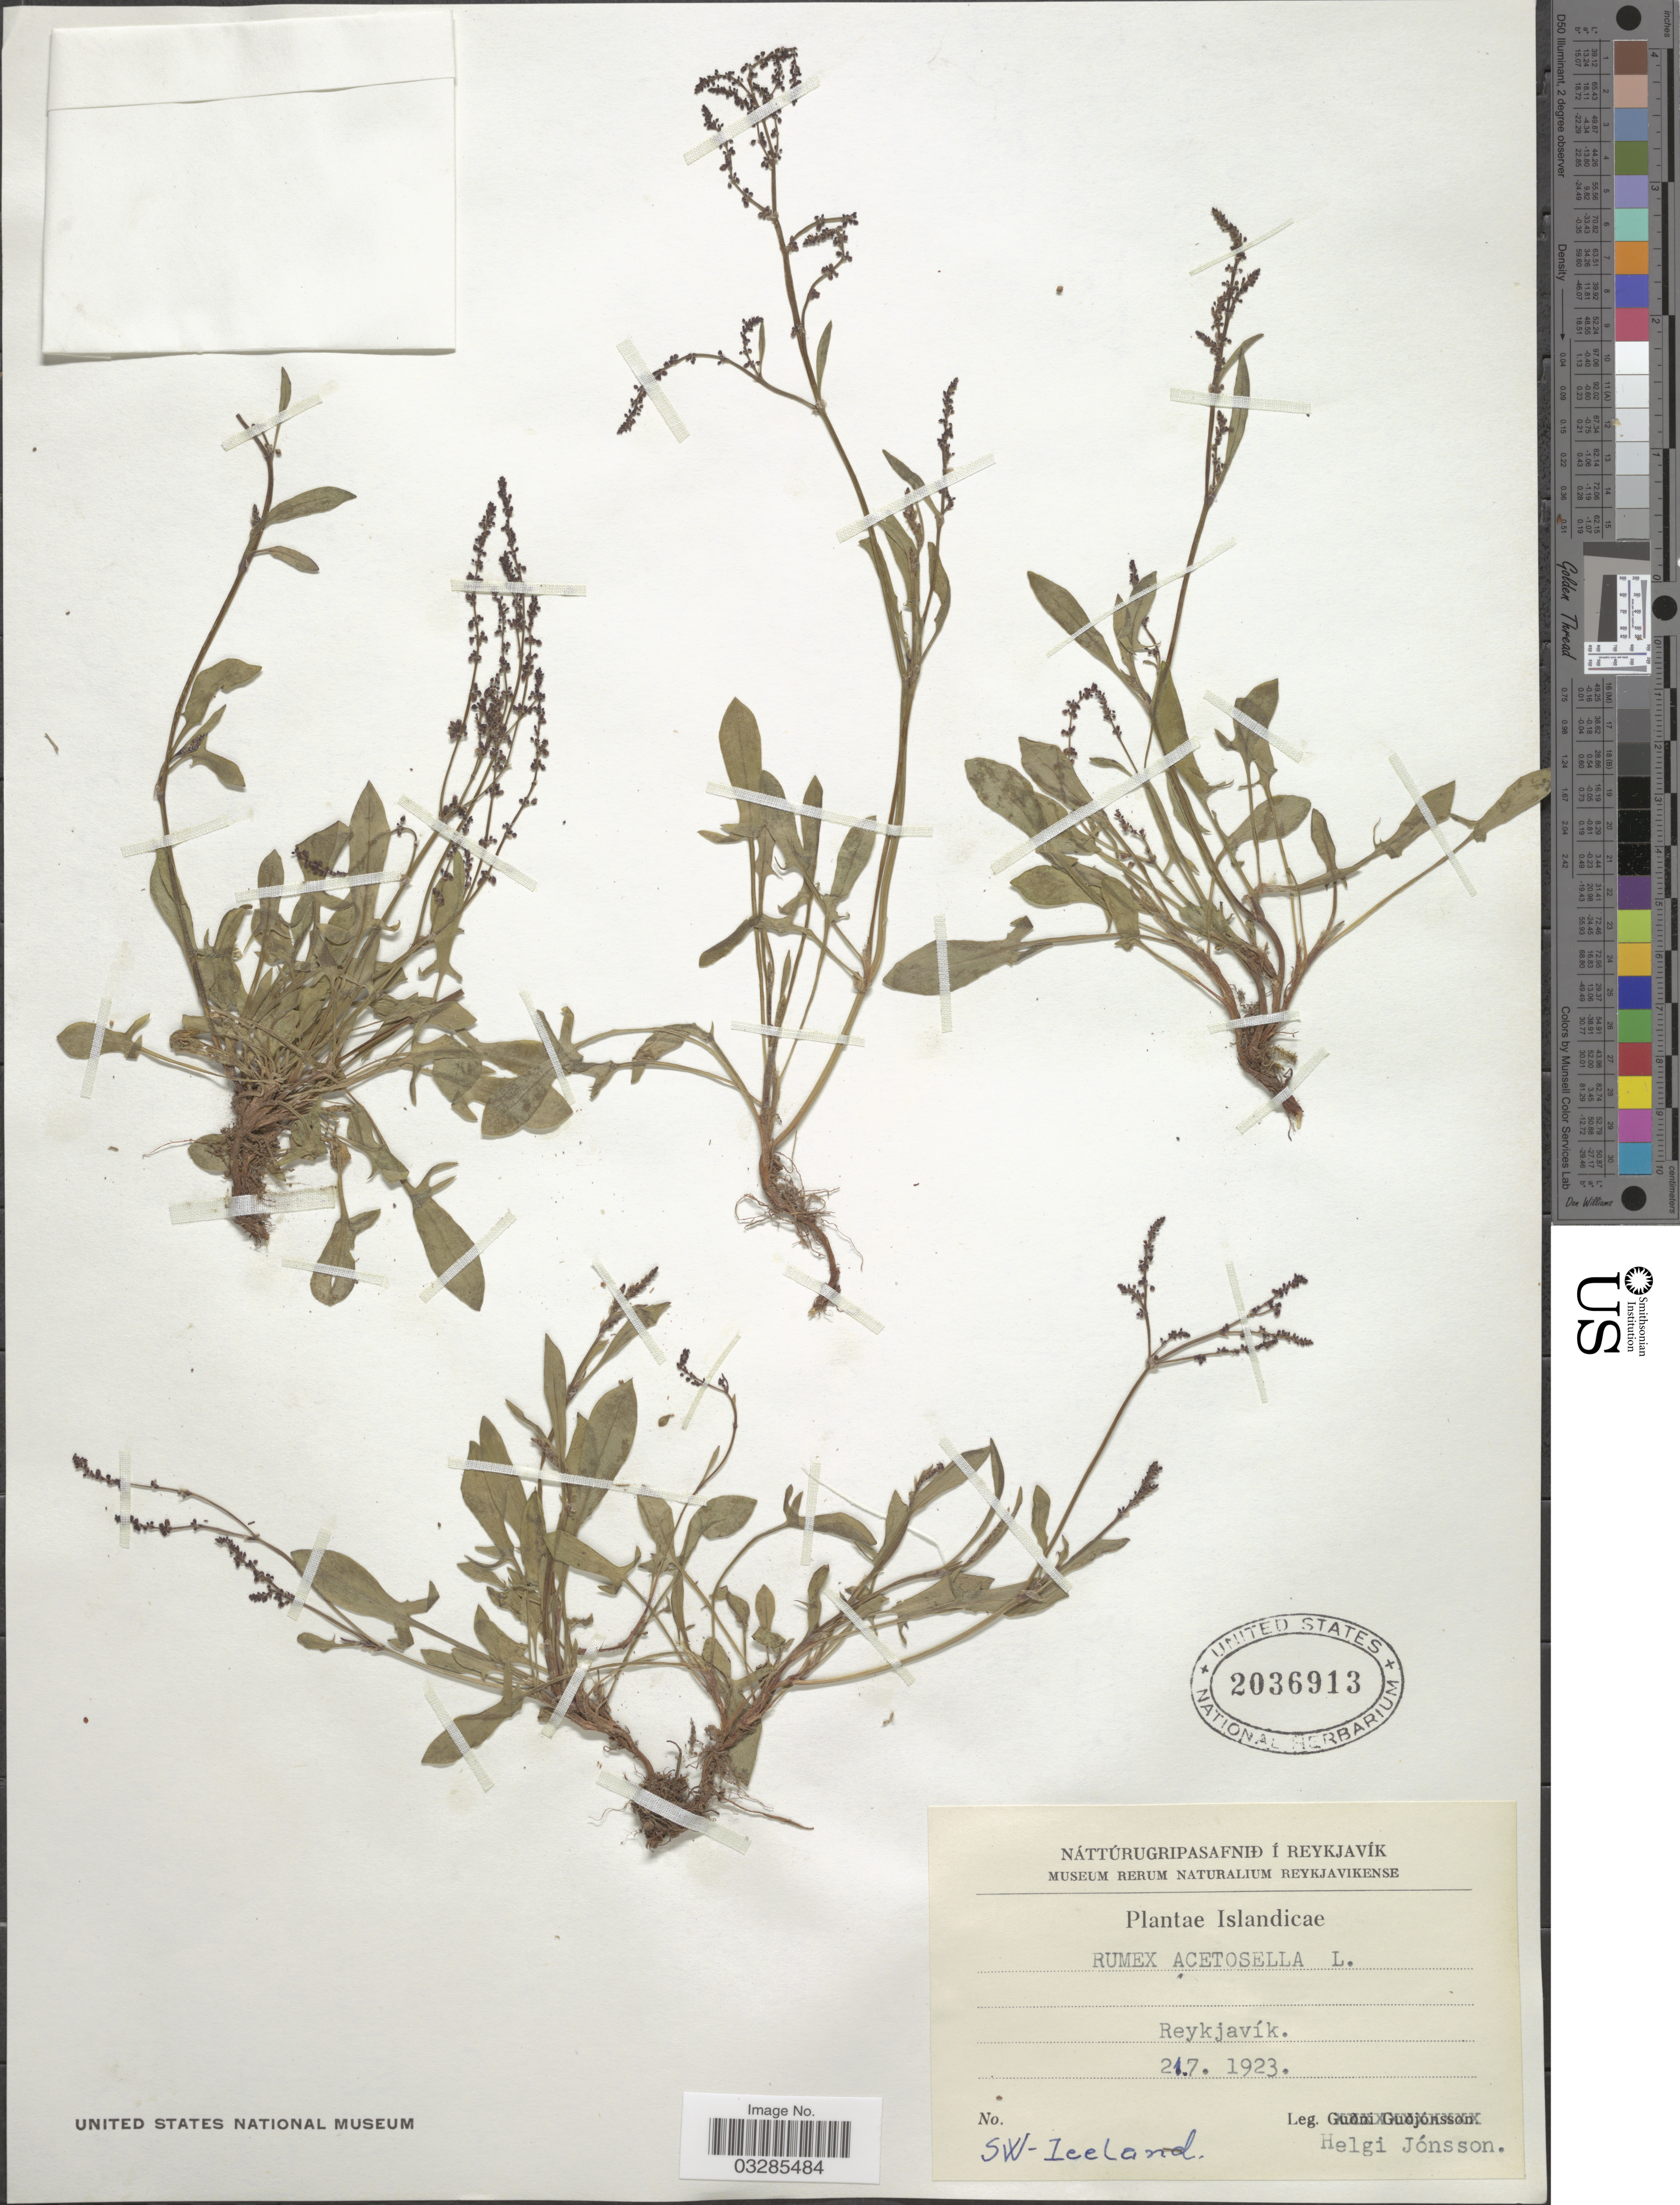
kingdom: Plantae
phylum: Tracheophyta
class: Magnoliopsida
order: Caryophyllales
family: Polygonaceae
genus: Rumex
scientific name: Rumex acetosella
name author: L.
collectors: H. Jónsson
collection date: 1923-07-21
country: Iceland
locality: Islandicae. Reykjavík. SW-Iceland.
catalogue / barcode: US 2036913